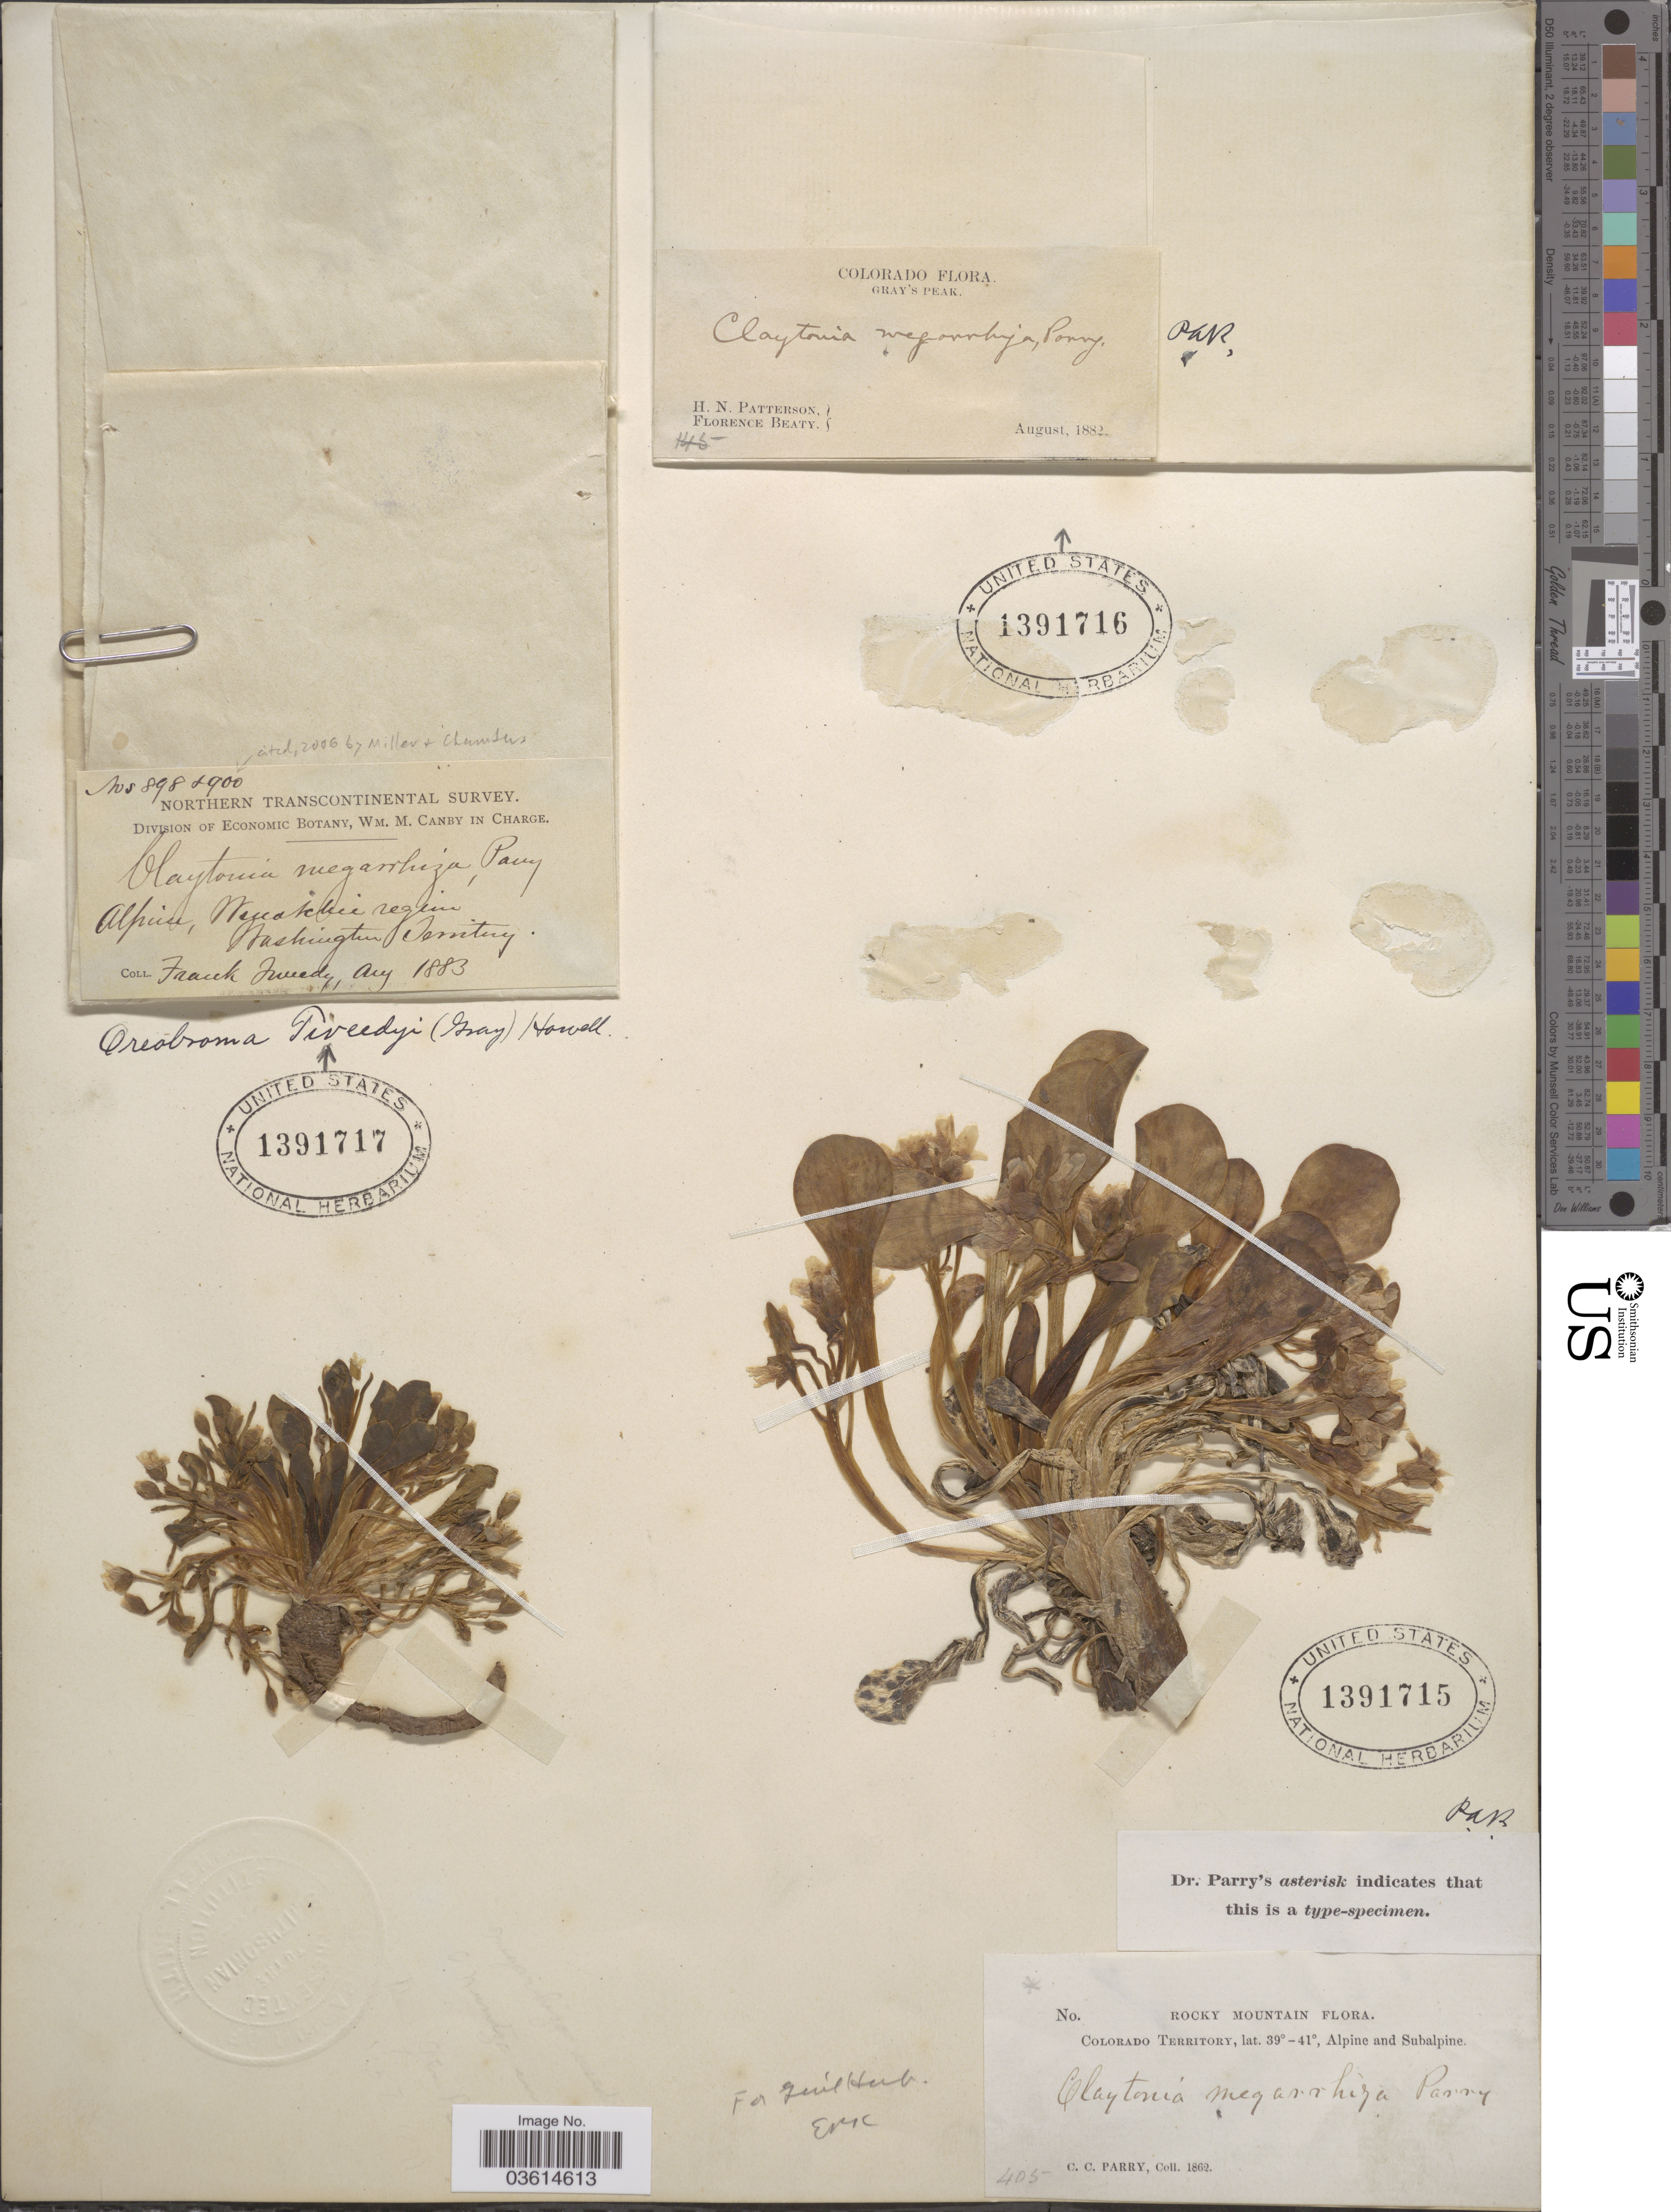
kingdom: Plantae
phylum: Tracheophyta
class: Magnoliopsida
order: Caryophyllales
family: Montiaceae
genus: Claytonia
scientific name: Claytonia megarhiza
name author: (A. Gray) Parry ex S. Watson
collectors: H. N. Patterson & F. Beaty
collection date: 1882-08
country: United States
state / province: Colorado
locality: Gray's Peak.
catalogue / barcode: US 1391716-2